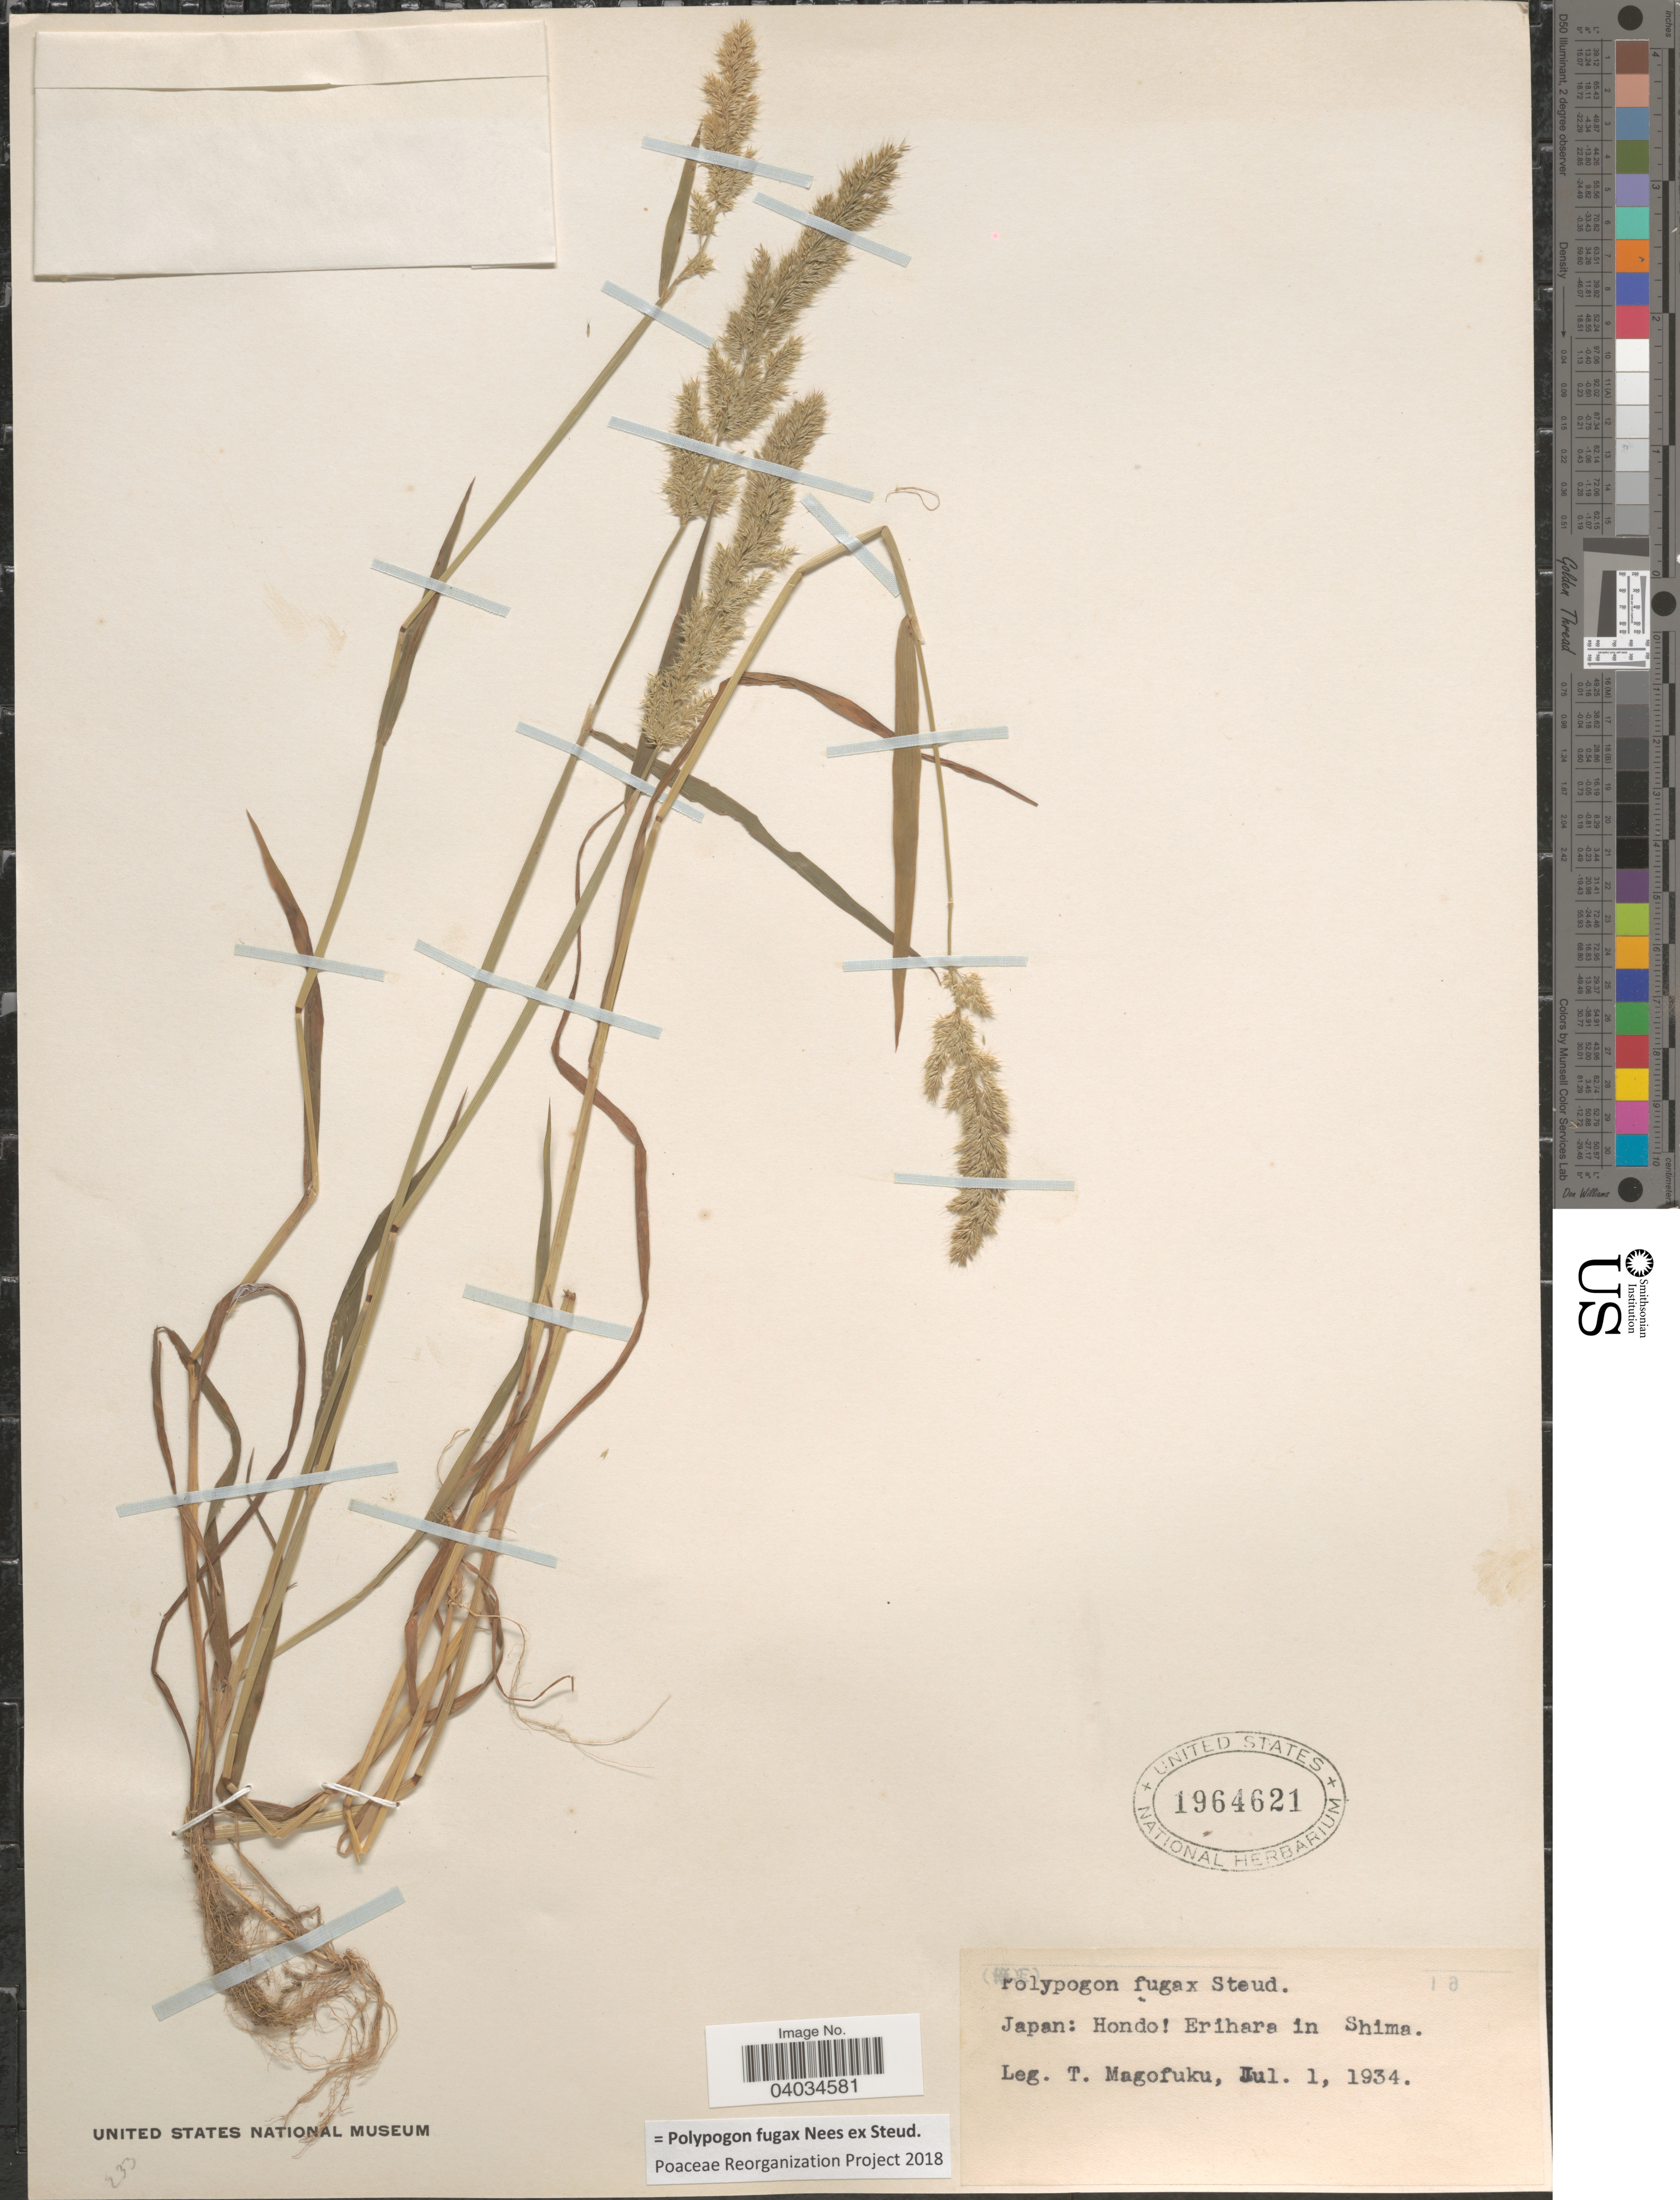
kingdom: Plantae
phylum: Tracheophyta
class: Liliopsida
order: Poales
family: Poaceae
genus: Polypogon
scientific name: Polypogon fugax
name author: Nees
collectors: T. Magofuku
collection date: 1934-07-01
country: Japan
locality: Hondo: Erihara in Shima.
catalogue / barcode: US 1964621